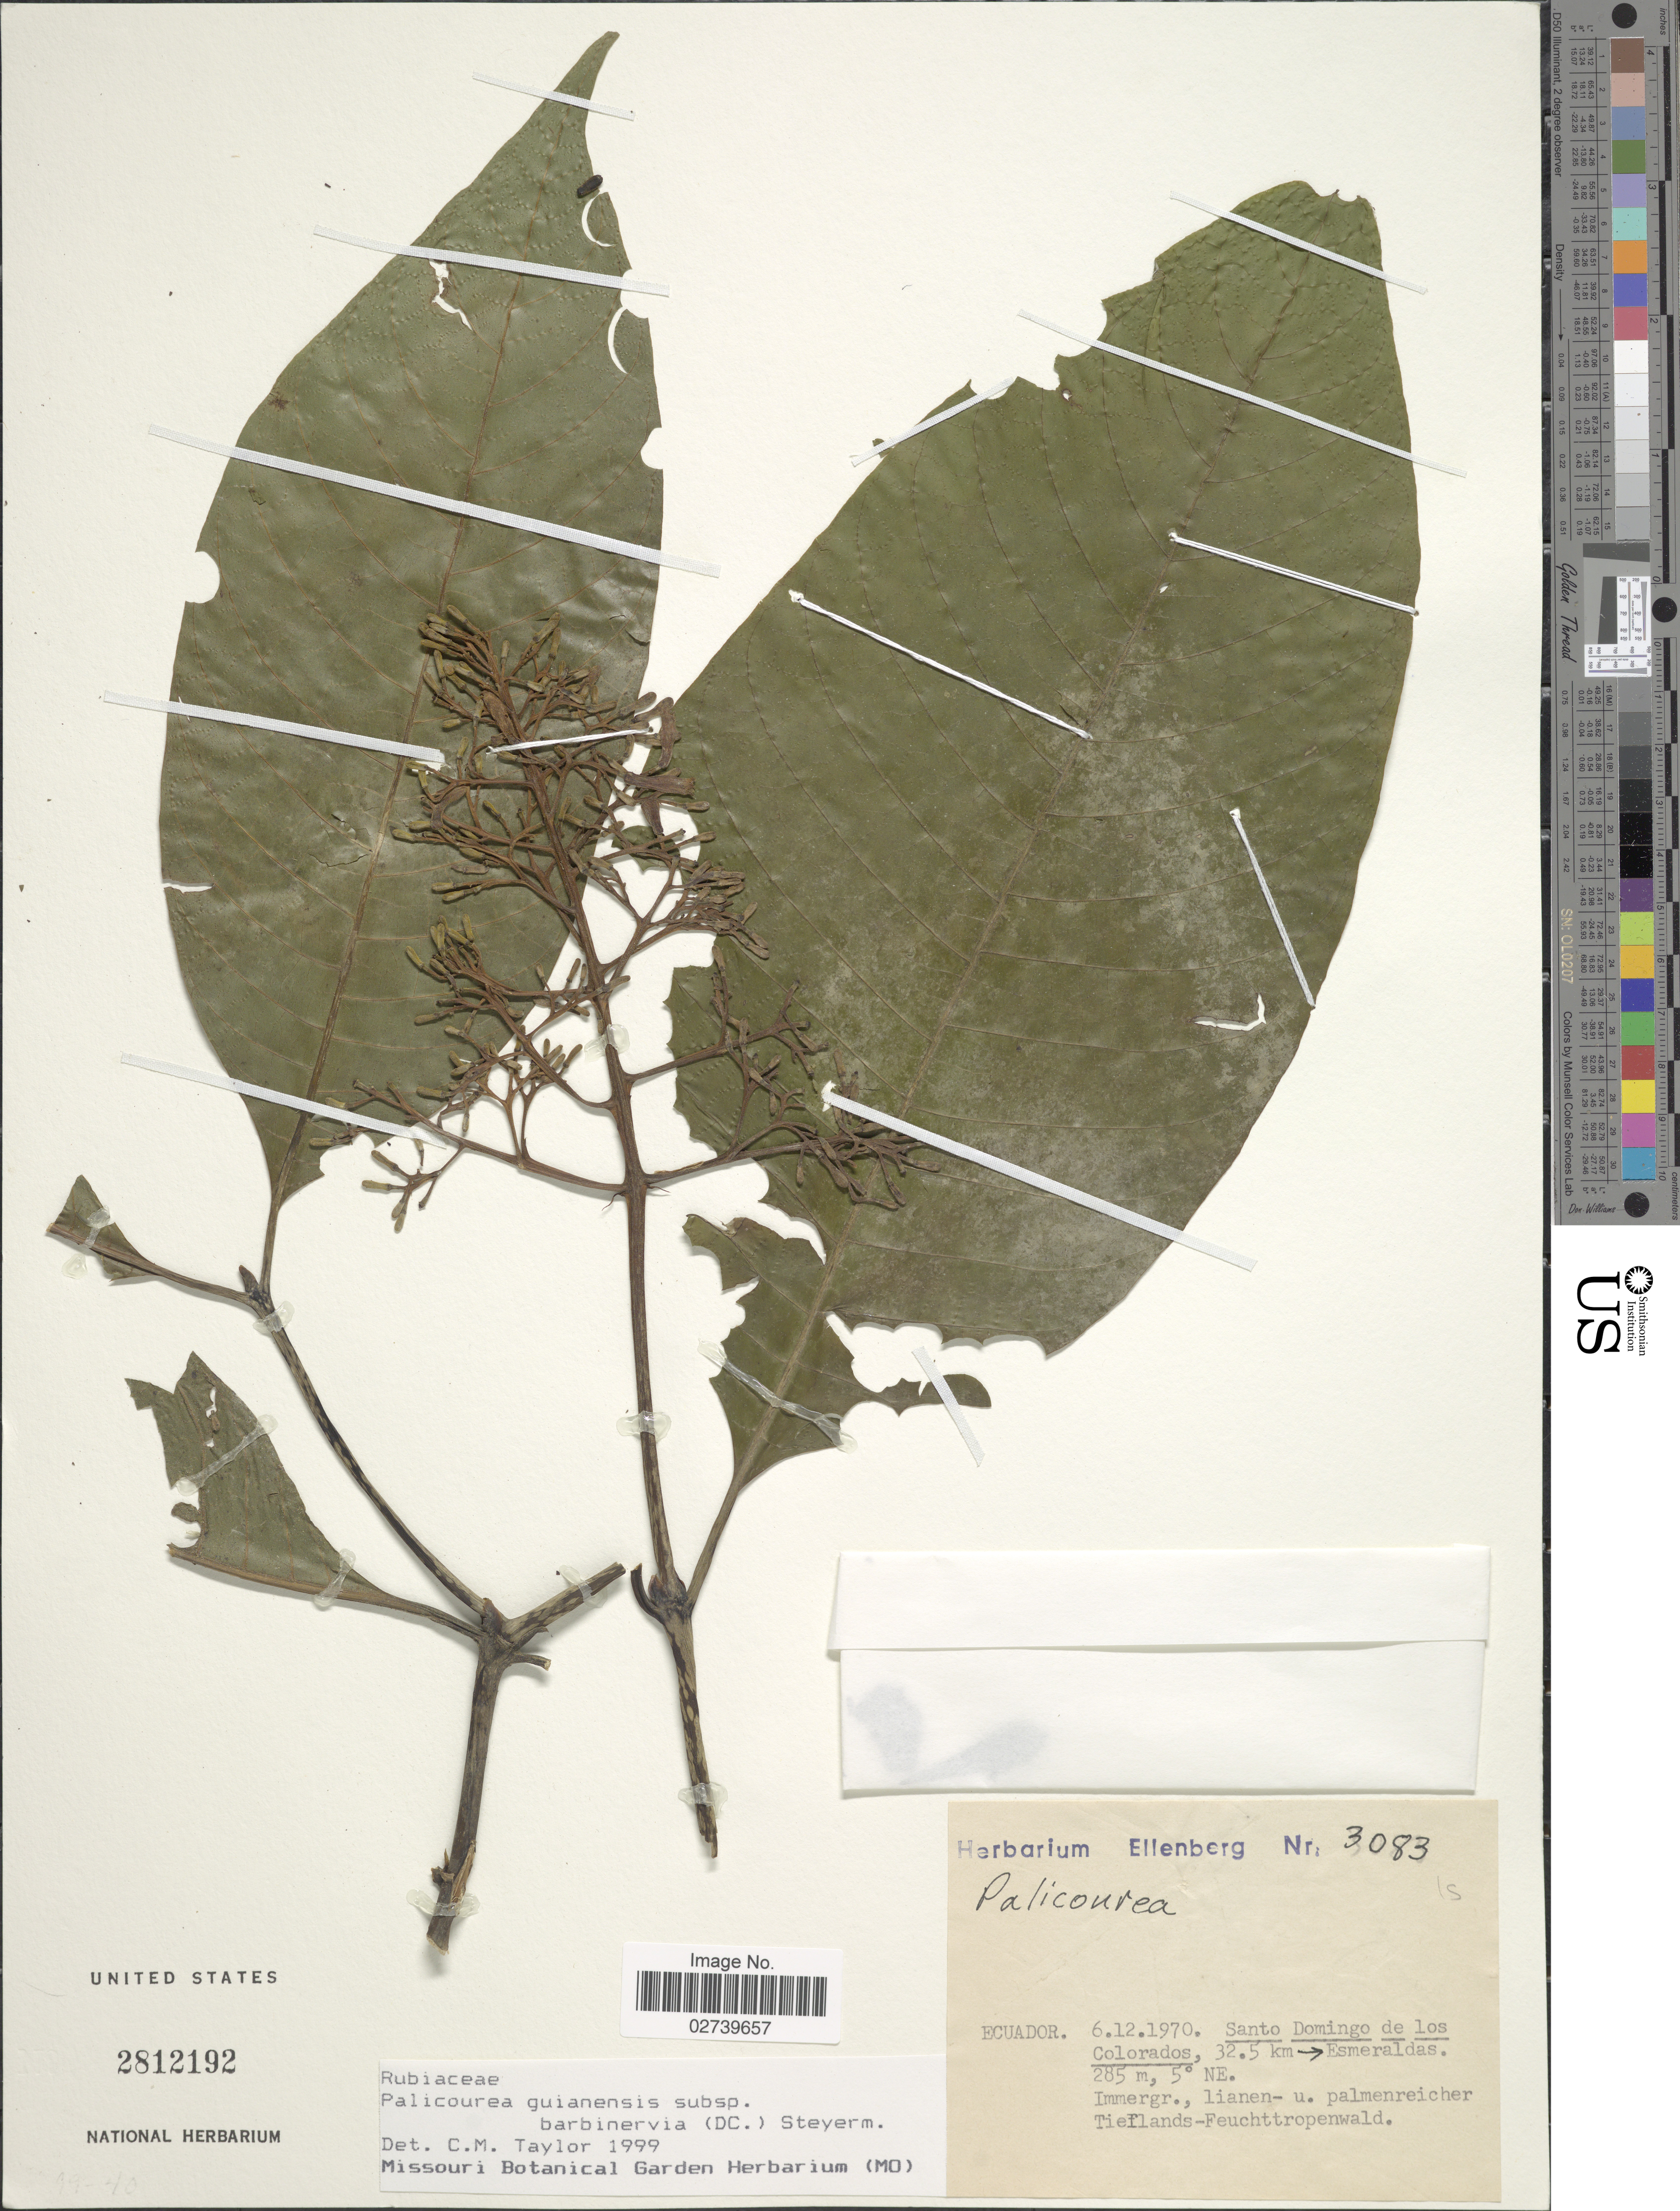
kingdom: Plantae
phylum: Tracheophyta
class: Magnoliopsida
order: Gentianales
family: Rubiaceae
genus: Palicourea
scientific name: Palicourea guianensis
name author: Aubl.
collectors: Ex herb. Ellenberg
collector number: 3083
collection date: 1970-12-06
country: Ecuador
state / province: Esmeraldas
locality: Santo Domingo de los Colorados, 32.5 km -> Esmeraldas.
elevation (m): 285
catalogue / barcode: US 2812192